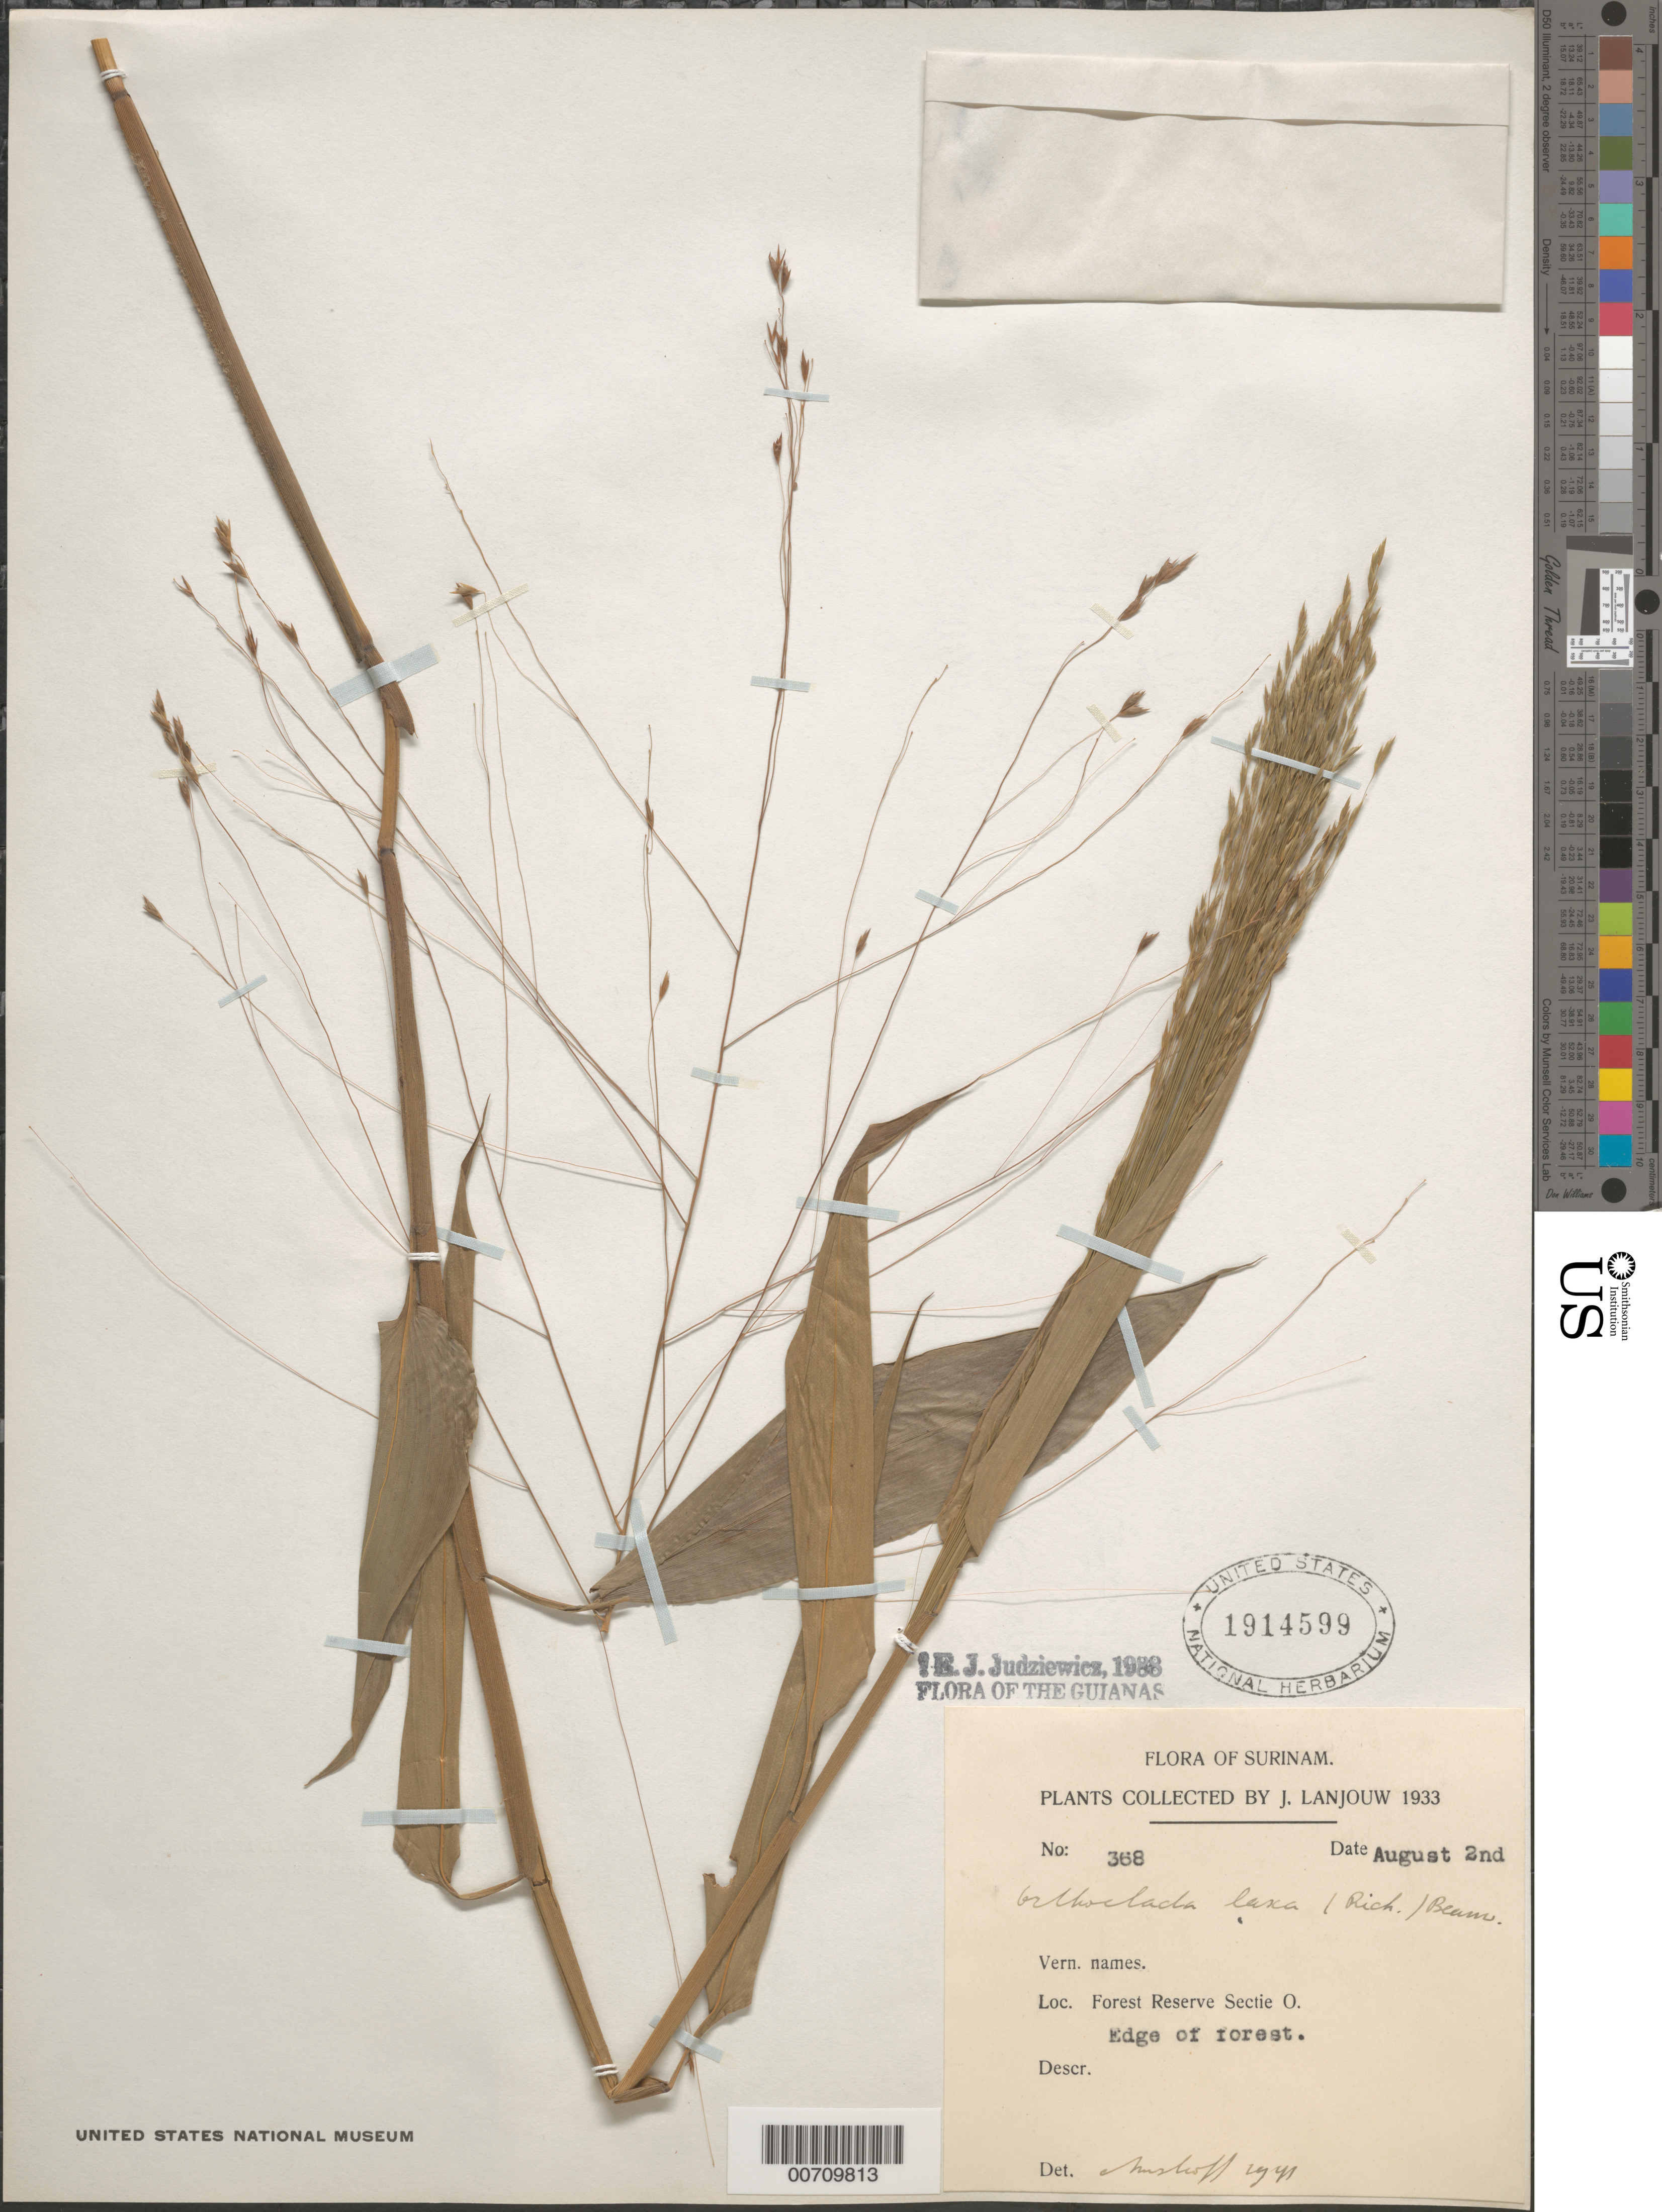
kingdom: Plantae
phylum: Tracheophyta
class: Liliopsida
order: Poales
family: Poaceae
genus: Orthoclada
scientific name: Orthoclada laxa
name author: P. Beauv.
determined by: Amshoff, G. J. H.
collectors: J. Lanjouw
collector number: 368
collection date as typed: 2-Aug-33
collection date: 1933-08-02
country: Suriname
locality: Forest Reserve Sectie O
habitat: Edge of forest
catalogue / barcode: US 1914599